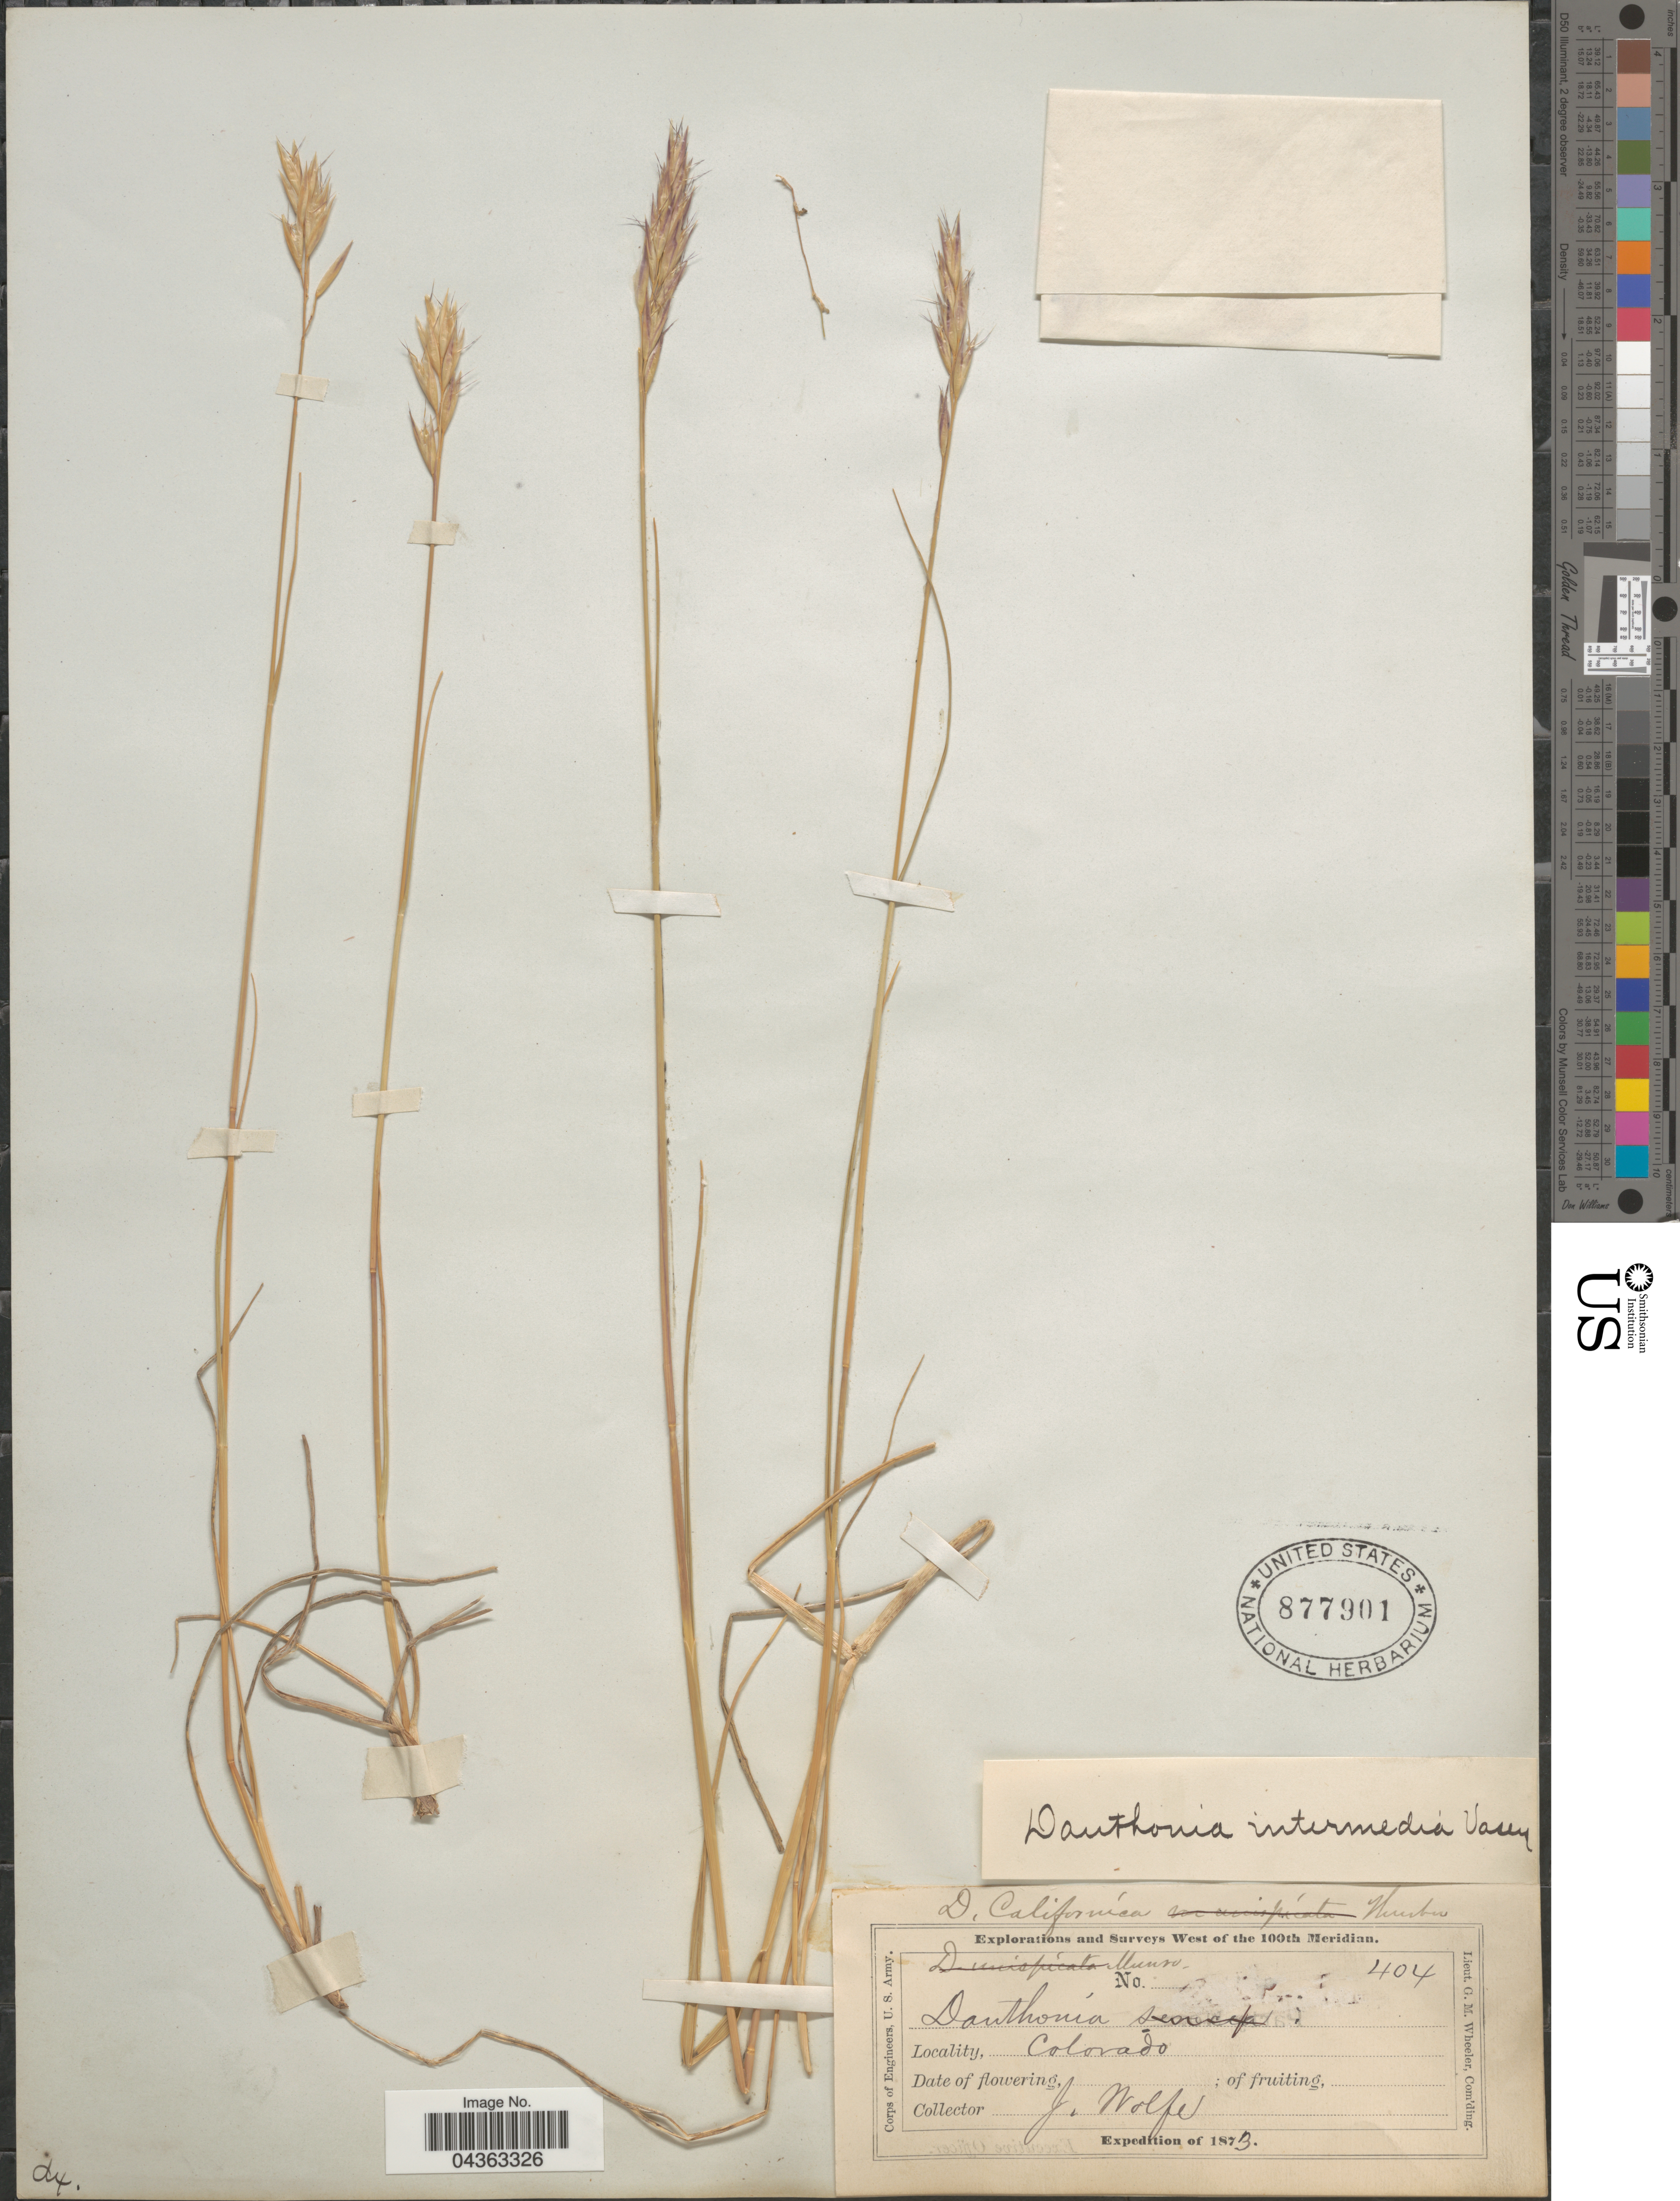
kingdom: Plantae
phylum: Tracheophyta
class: Liliopsida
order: Poales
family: Poaceae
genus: Danthonia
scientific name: Danthonia intermedia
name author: Vasey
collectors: J. Wolfe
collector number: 404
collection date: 1873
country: United States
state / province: Colorado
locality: Explorations and Surveys West of the 100th Meridian. Colorado. Expedition of 1873.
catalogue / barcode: US 877901